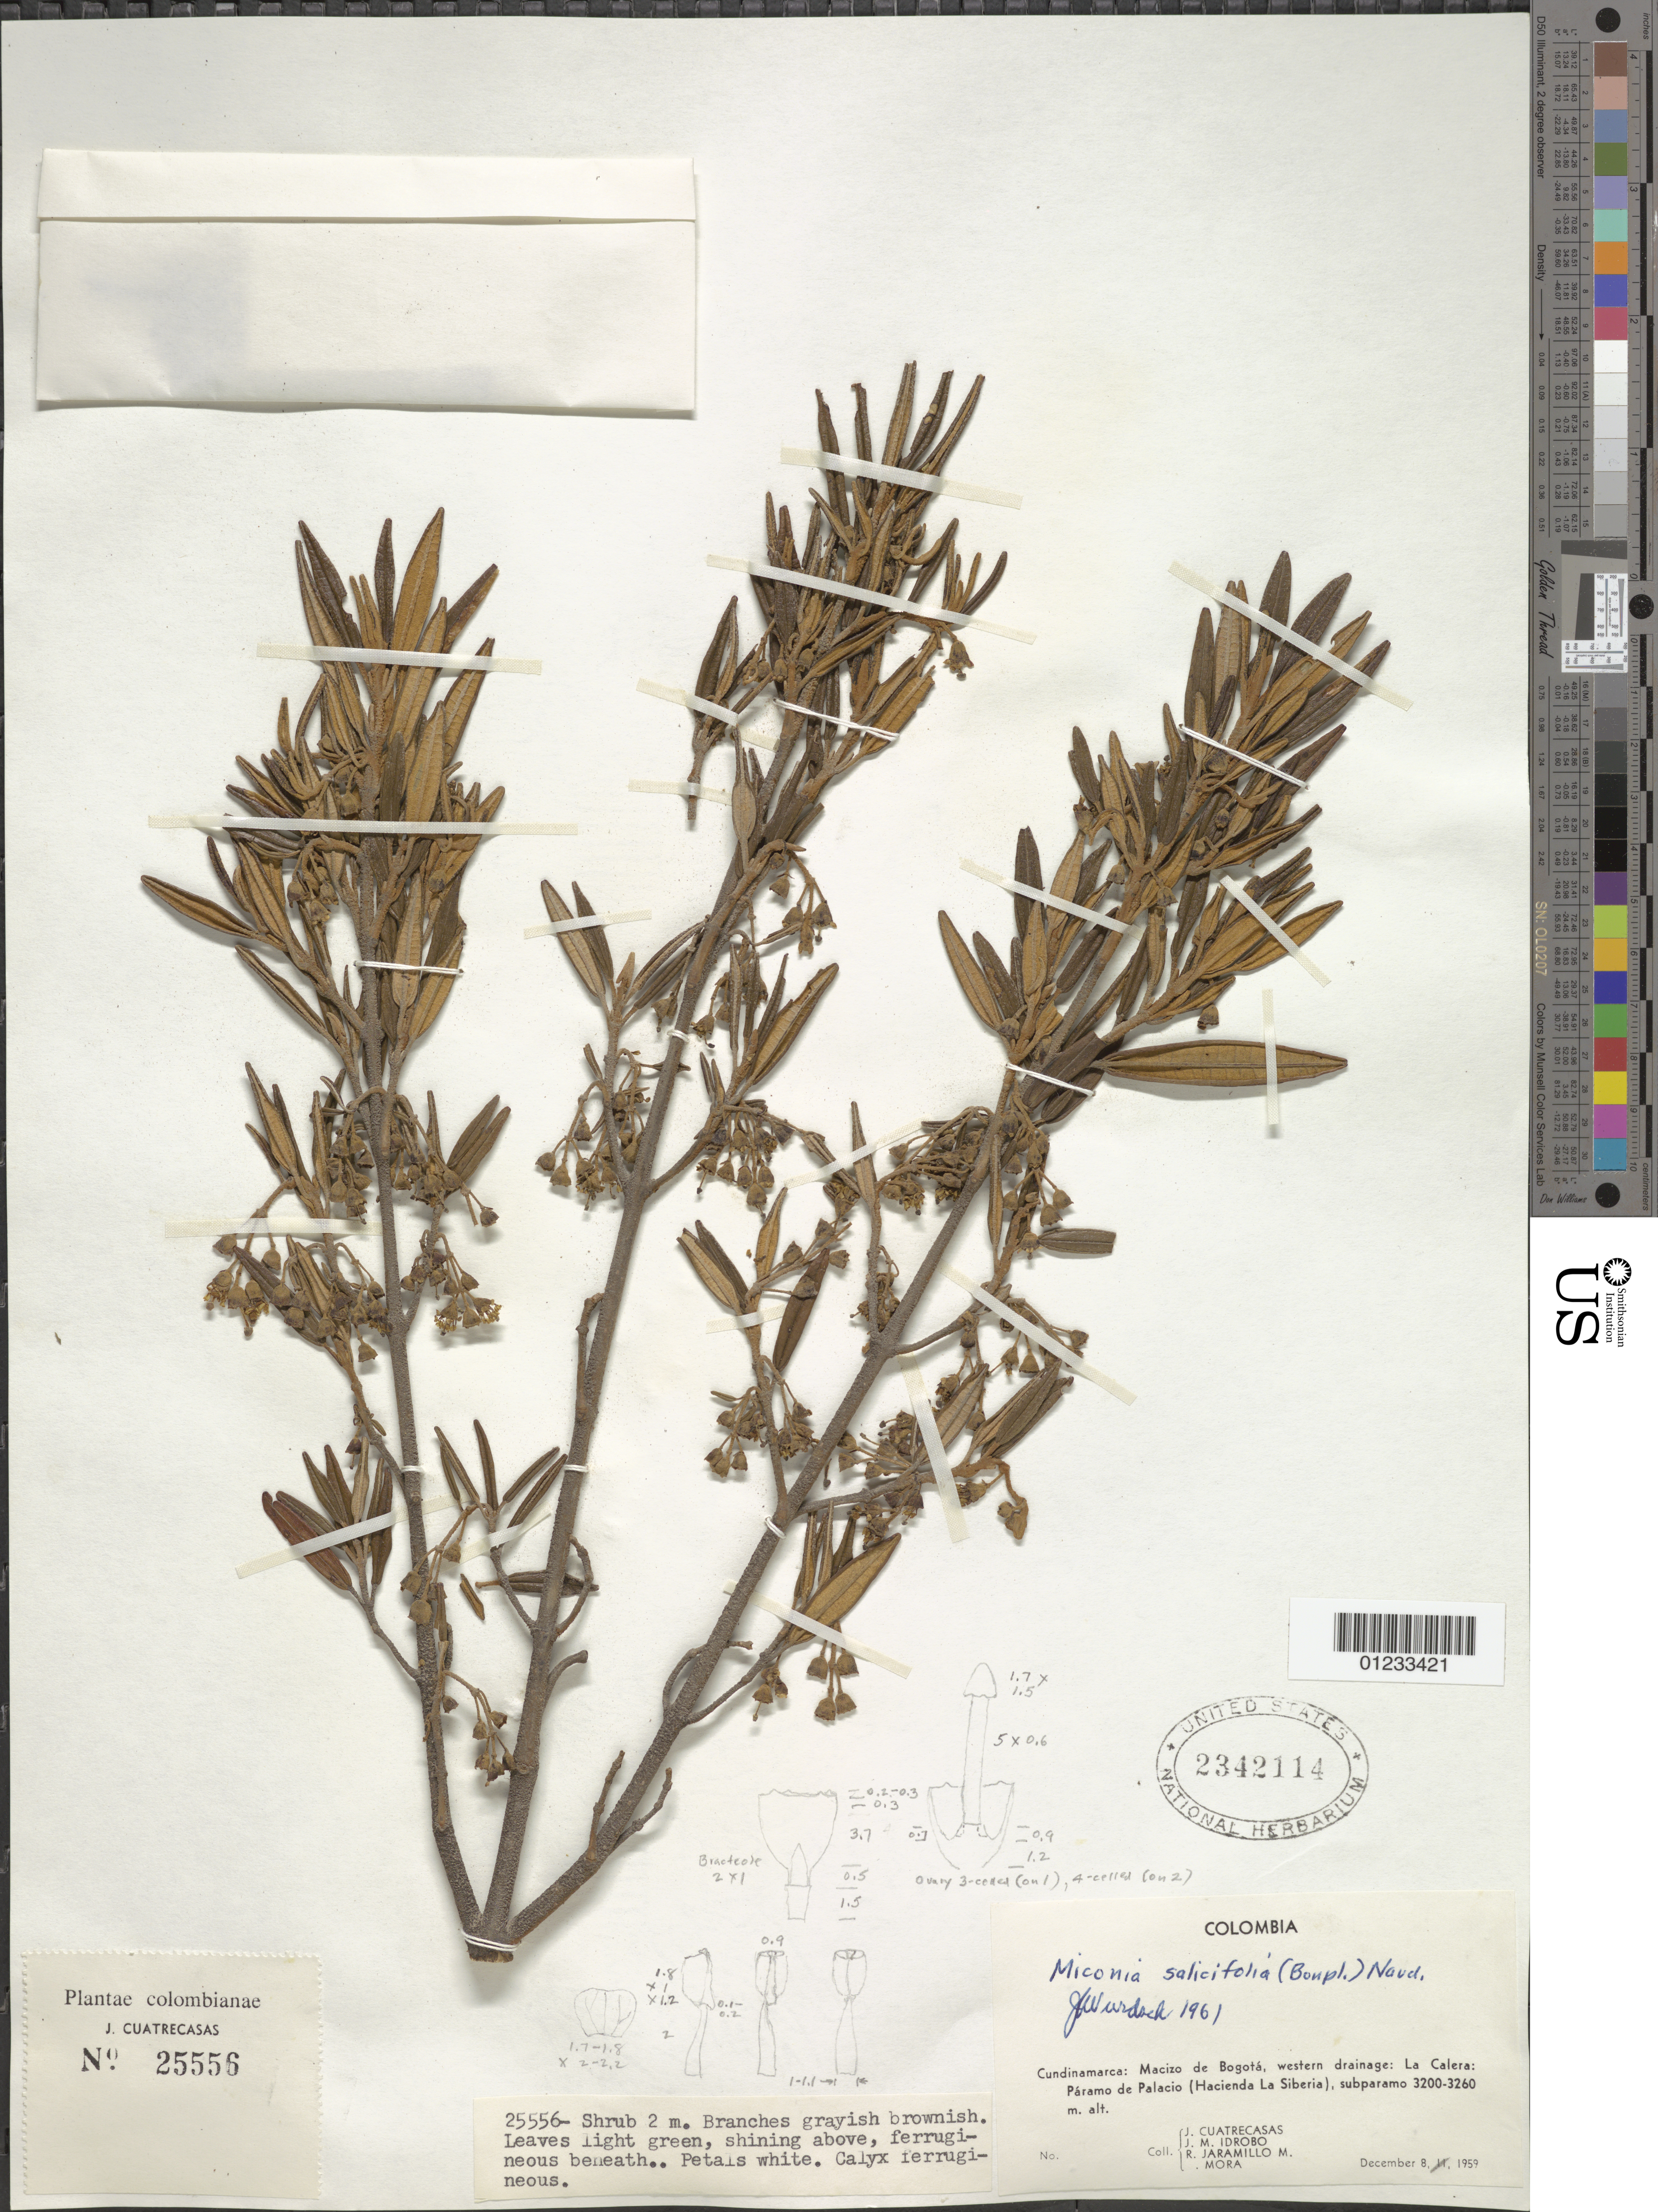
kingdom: Plantae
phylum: Tracheophyta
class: Magnoliopsida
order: Myrtales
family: Melastomataceae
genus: Miconia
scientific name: Miconia salicifolia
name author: (Bonpl.) Naudin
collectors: J. Cuatrecasas, J. M. Idrobo, R. Jaramillo M. & L. Mora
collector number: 25556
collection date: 1959-12-08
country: Colombia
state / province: Cundinamarca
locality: Macizo de Bogotá: western drainage: La Calera: Páramo de Palacio (Hacienda La Siberia), subparamo.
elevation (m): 3200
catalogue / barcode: US 2342114